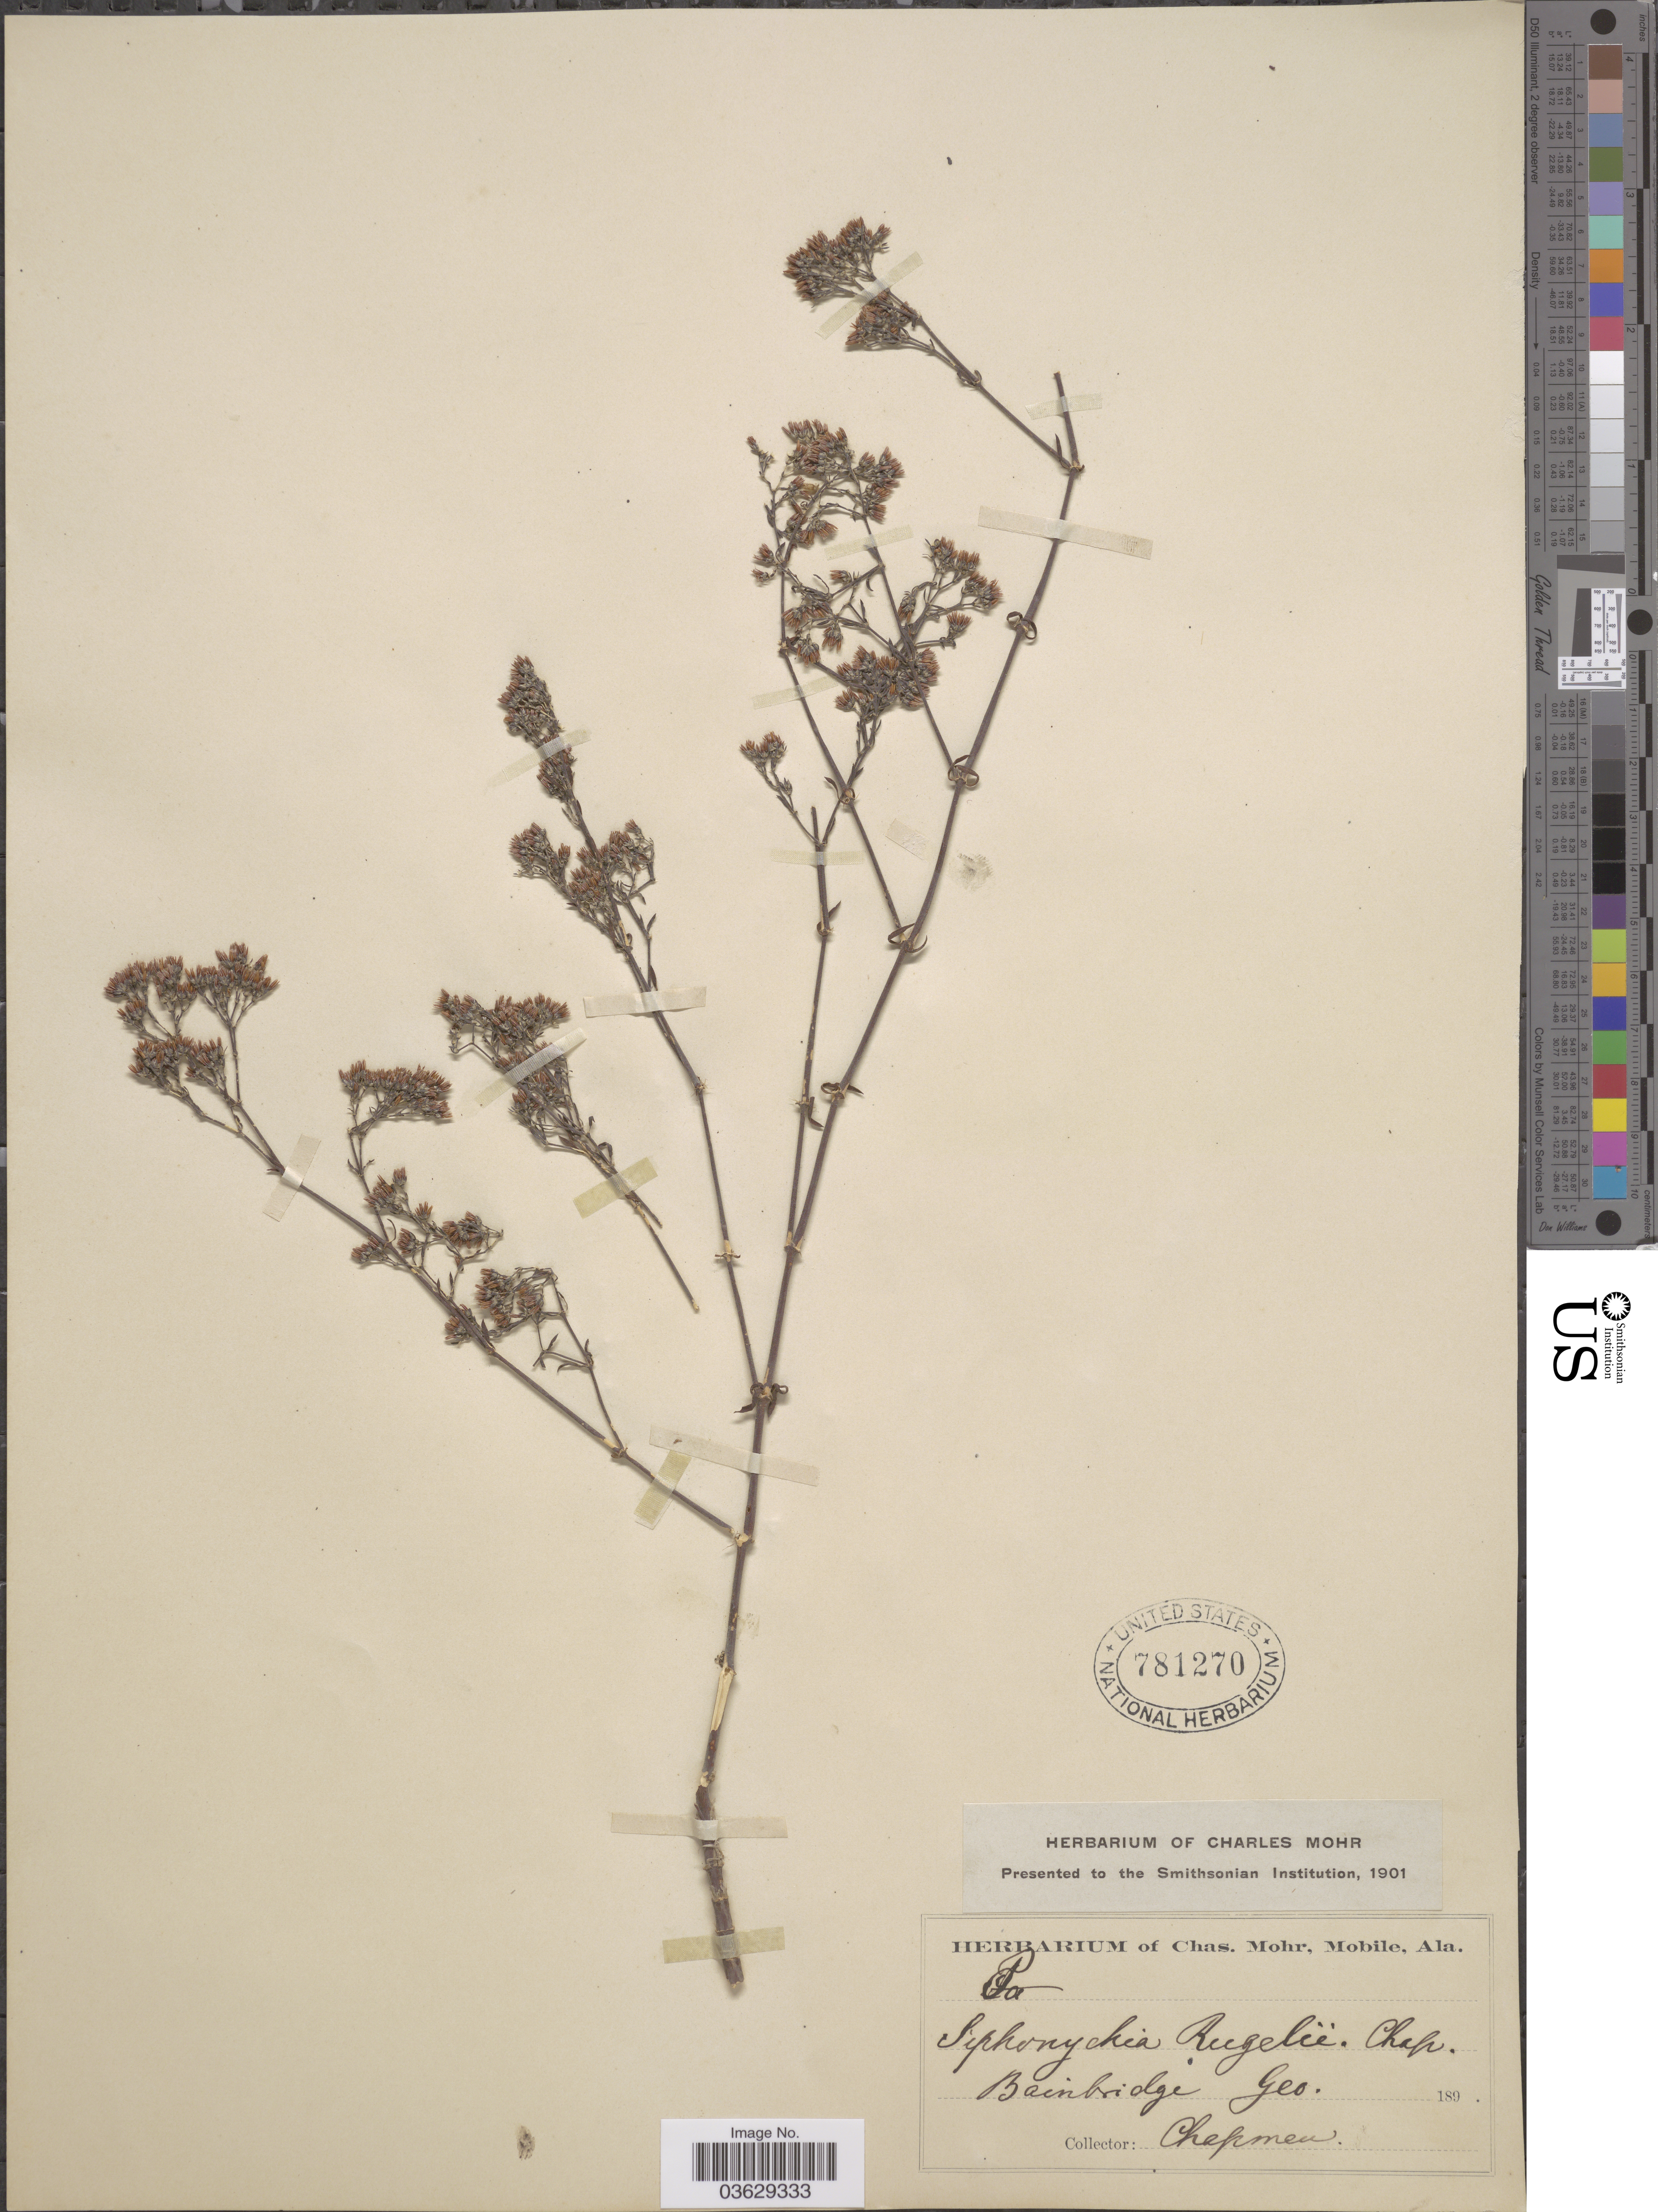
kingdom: Plantae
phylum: Tracheophyta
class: Magnoliopsida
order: Caryophyllales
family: Caryophyllaceae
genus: Paronychia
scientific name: Paronychia rugelii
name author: (Chapm.) Shuttlew. ex Chapm.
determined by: Strong, Mark T., (BOT), Smithsonian Institution - National Museum of Natural History (UNITED STATES)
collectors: A. Chapman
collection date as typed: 189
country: United States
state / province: Georgia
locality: Banbridge.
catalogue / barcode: US 781270